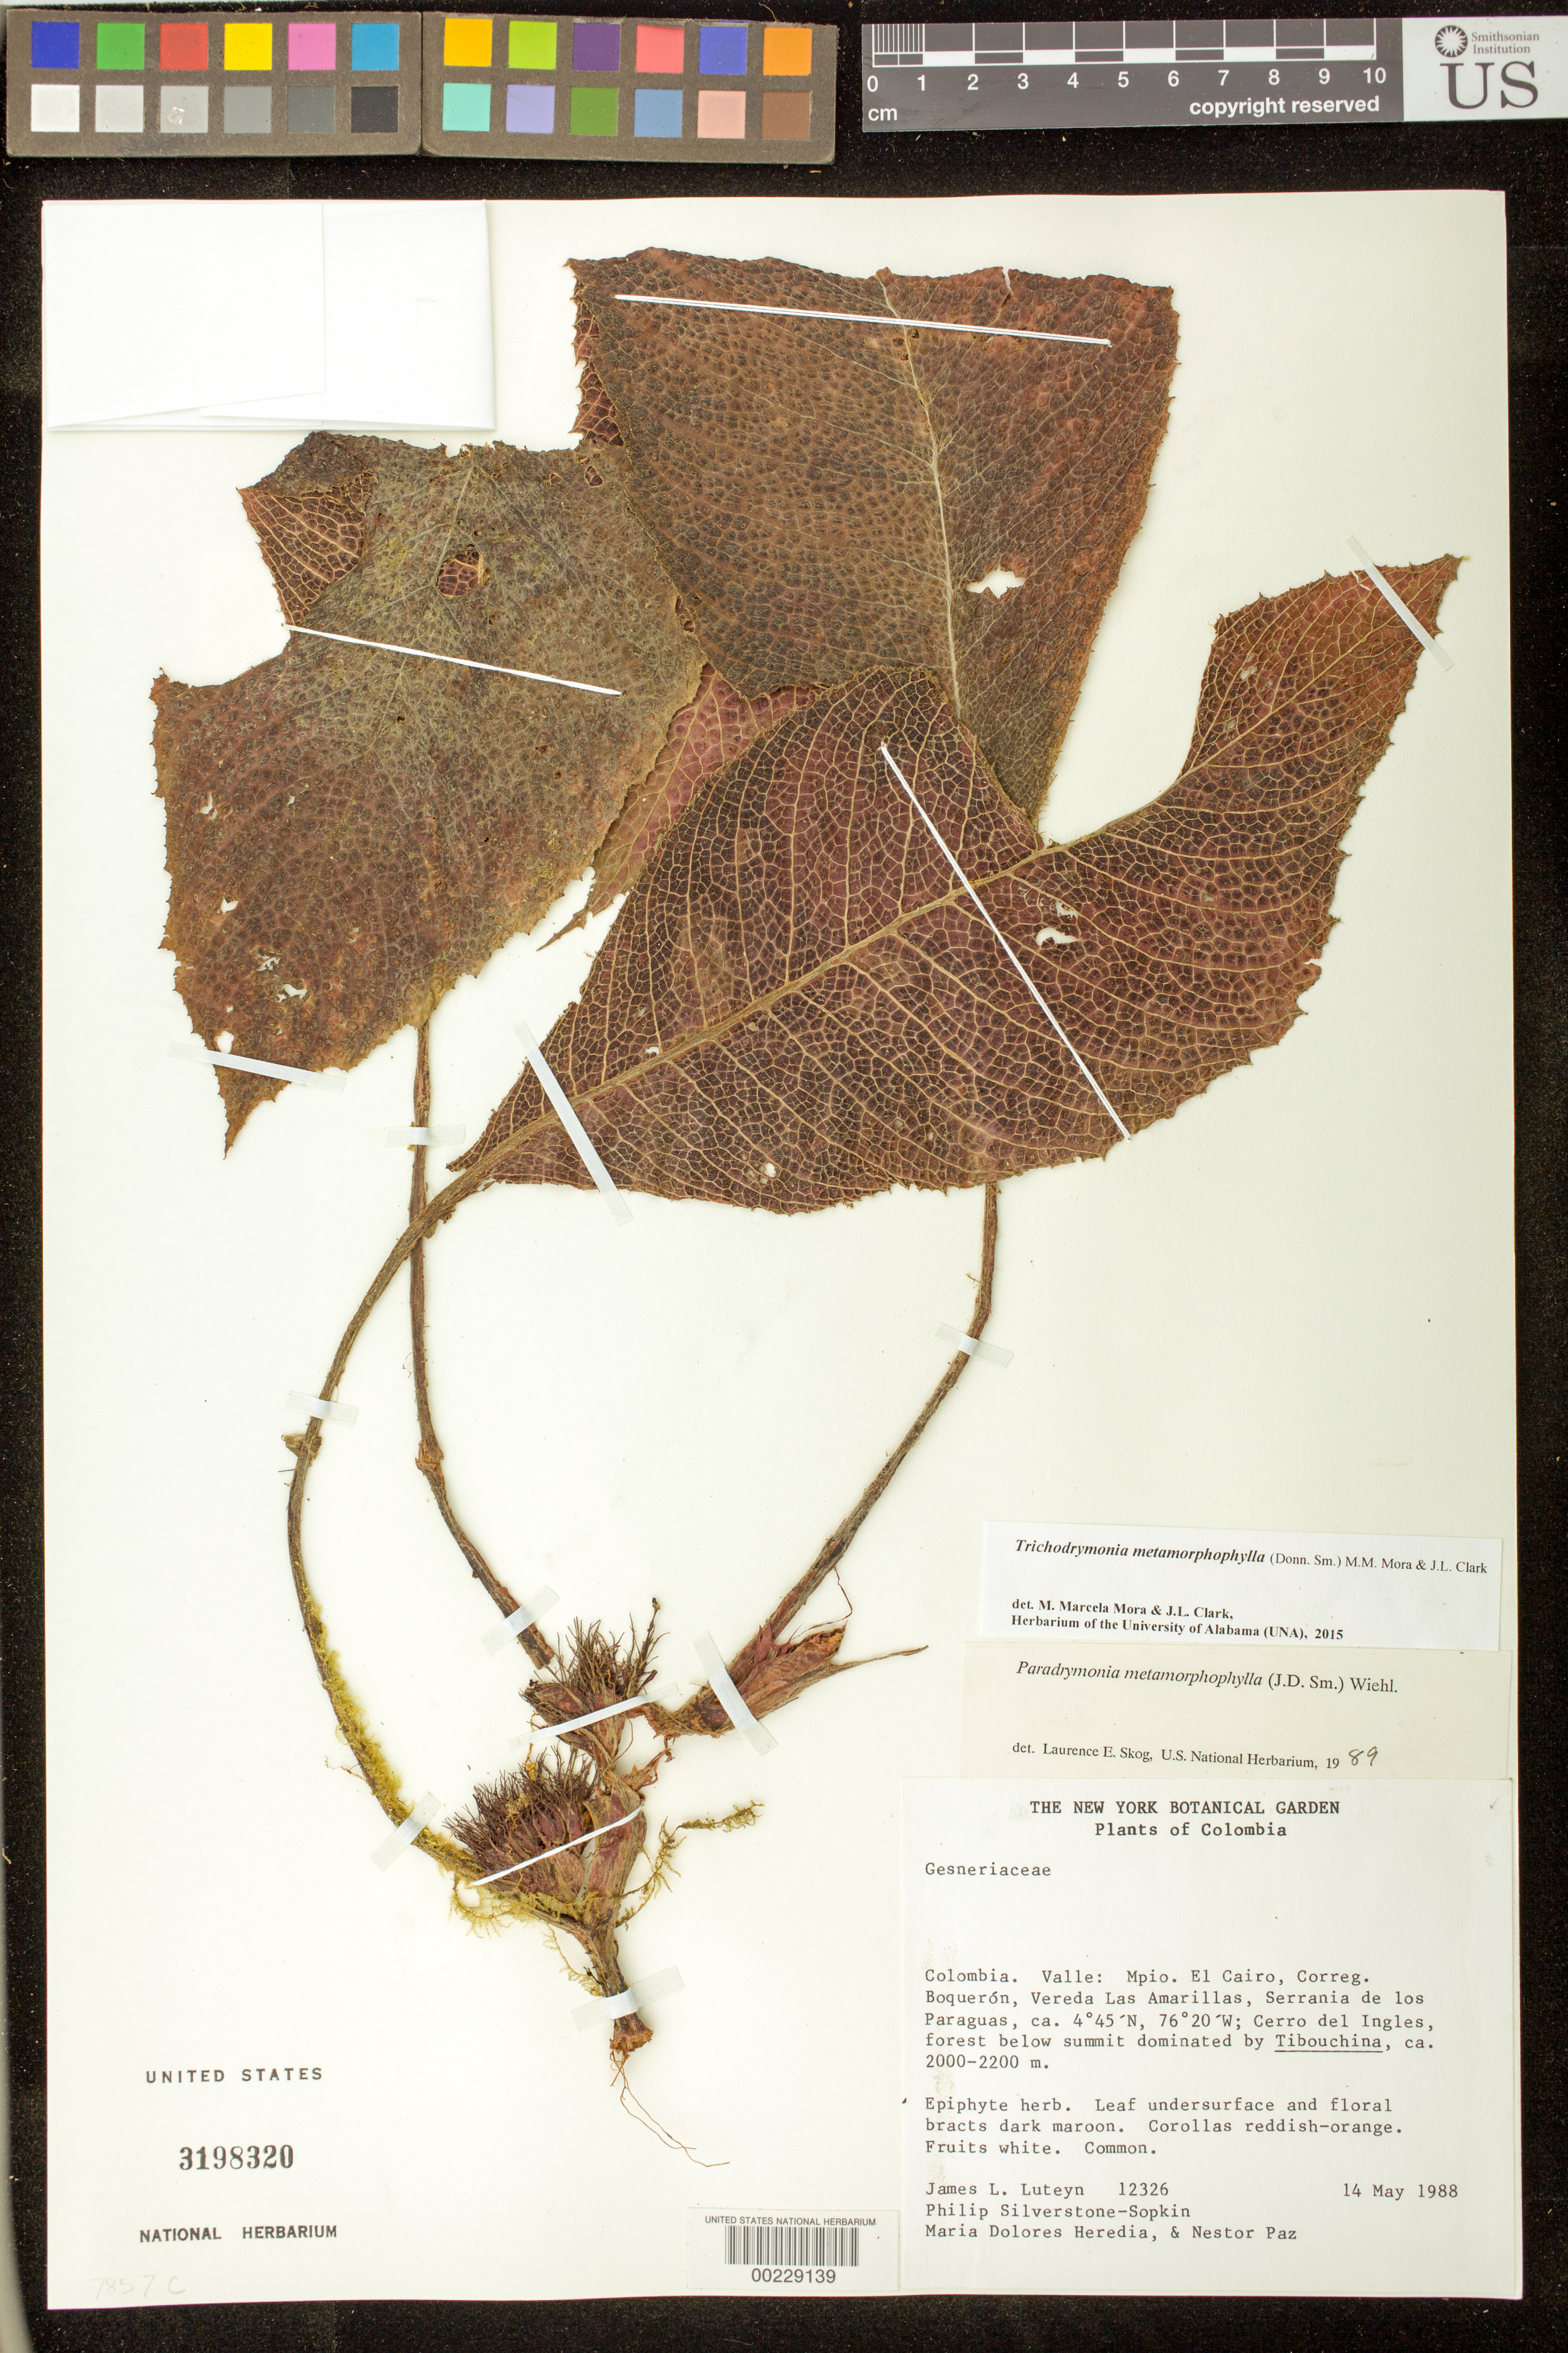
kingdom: Plantae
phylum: Tracheophyta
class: Magnoliopsida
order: Lamiales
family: Gesneriaceae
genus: Trichodrymonia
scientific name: Trichodrymonia metamorphophylla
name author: (Donn. Sm.) M.M. Mora & J.L. Clark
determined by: Mora, M. M.; Clark, J. L.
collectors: J. L. Luteyn, P. A. Silverstone-Sopkin, M. Dolores Heredia & N. Paz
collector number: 12326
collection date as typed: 14 May 1988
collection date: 1988-05-14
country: Colombia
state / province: Valle del Cauca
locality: Mun. of El Cairo, correg Boqueron, vereda Las Amarillas, Serrania de los Paraguas, Cerro del Ingles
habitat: Forest below summit dominated by Tibouchina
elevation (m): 2000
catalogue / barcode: US 3198320